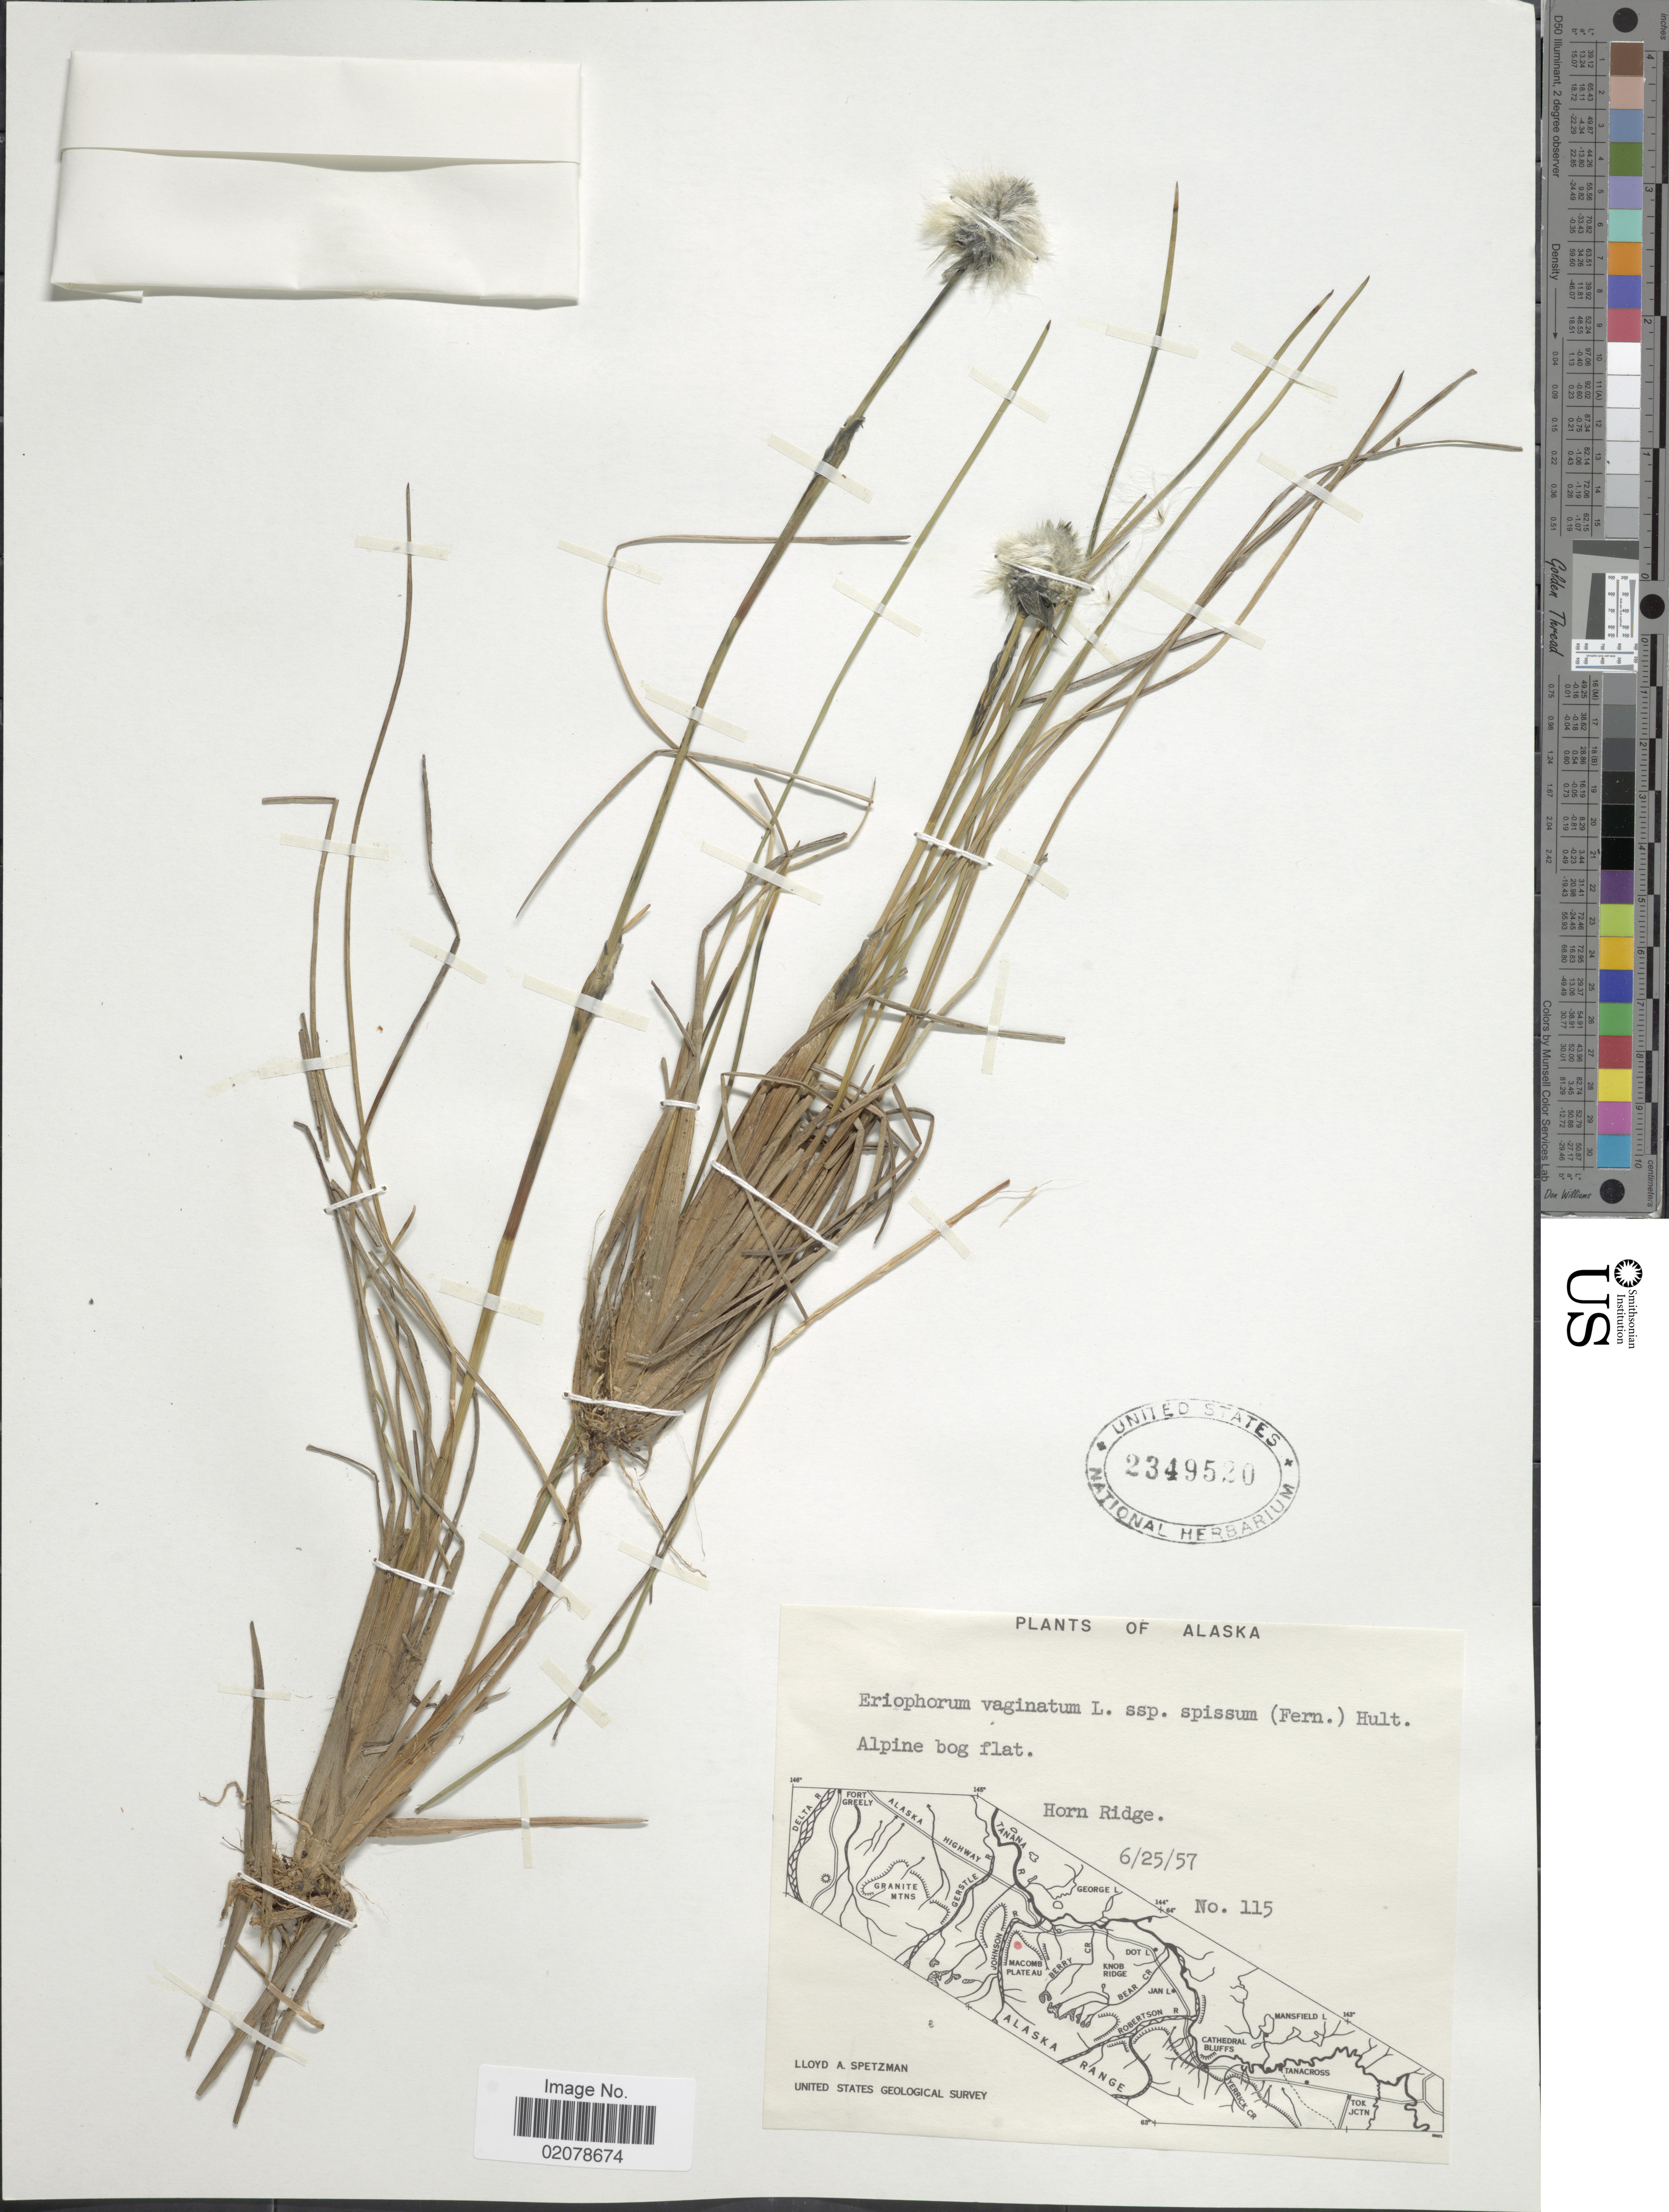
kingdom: Plantae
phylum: Tracheophyta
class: Liliopsida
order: Poales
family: Cyperaceae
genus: Eriophorum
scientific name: Eriophorum vaginatum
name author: L.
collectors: L. Spetzman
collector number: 115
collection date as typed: Transcribed d/m/y: 25/6/57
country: United States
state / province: Alaska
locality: Horn Ridge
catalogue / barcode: US 2349520